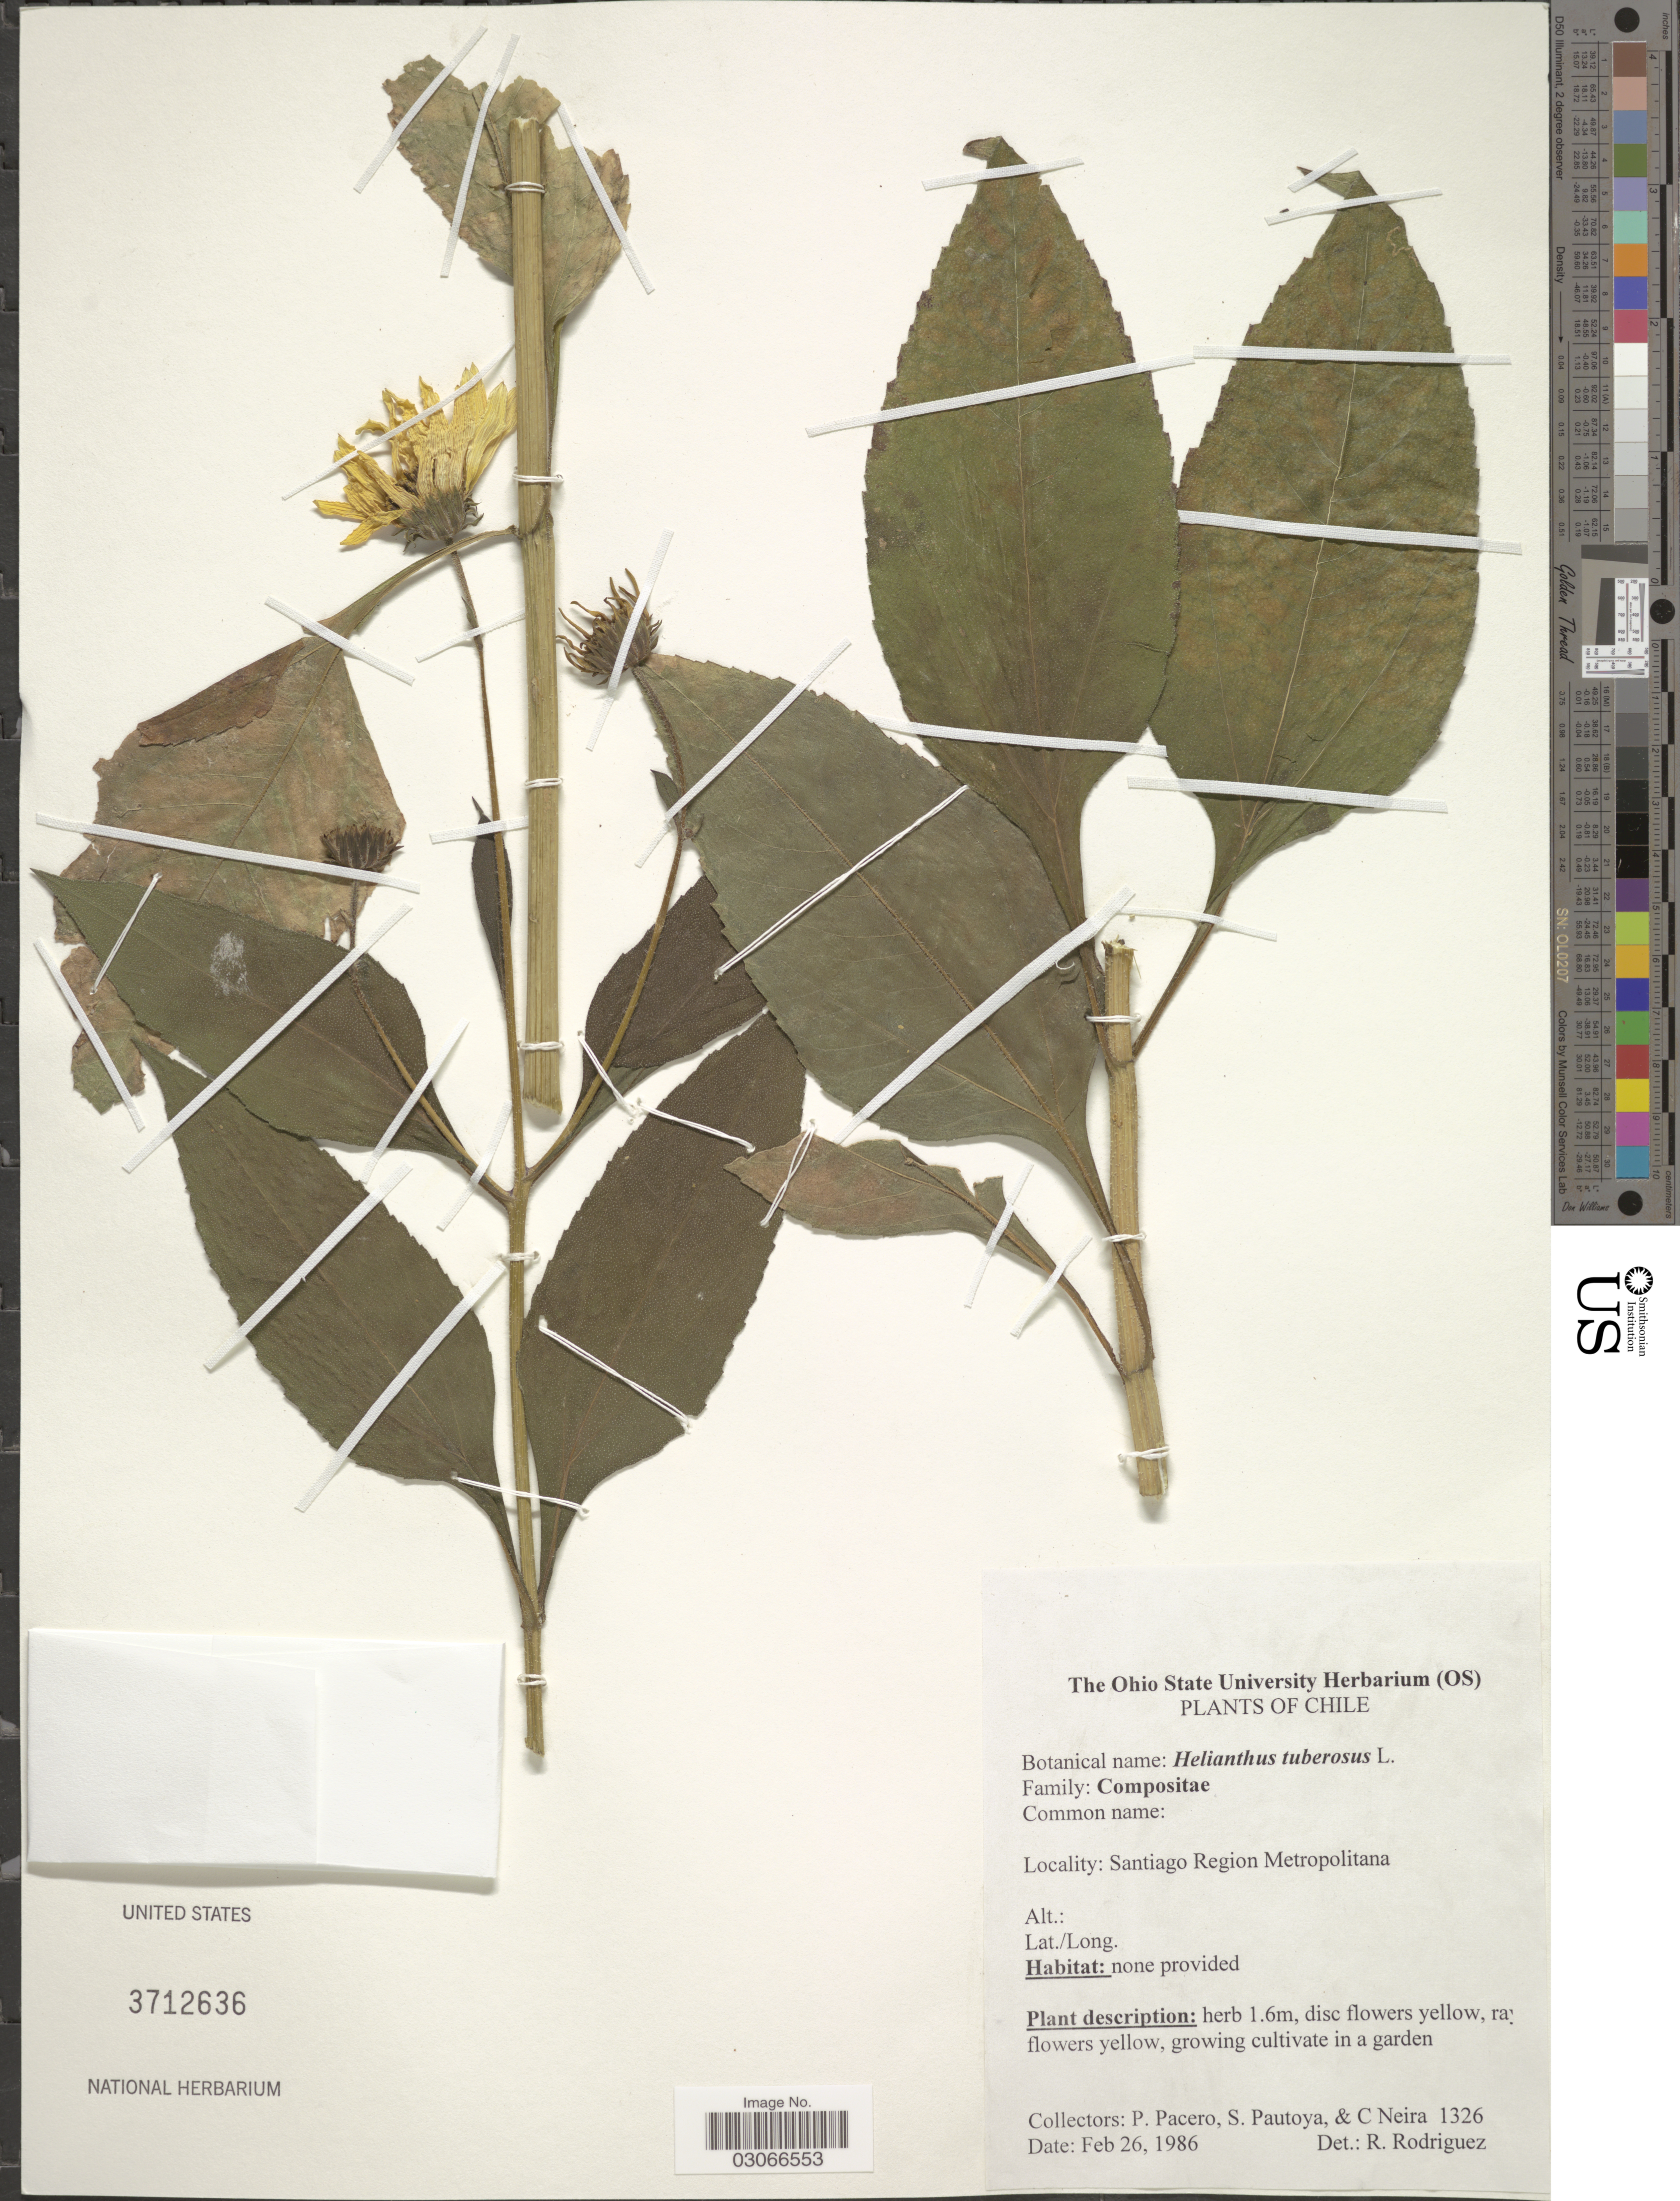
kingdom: Plantae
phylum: Tracheophyta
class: Magnoliopsida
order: Asterales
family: Asteraceae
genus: Helianthus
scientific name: Helianthus tuberosus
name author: L.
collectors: P. Pacero, S. Pautoya & C. Neira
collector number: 1326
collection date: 1986-02-26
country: Chile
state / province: Región Metropolitana (RM)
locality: Santiago Regio Metropolitana.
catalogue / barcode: US 3712636